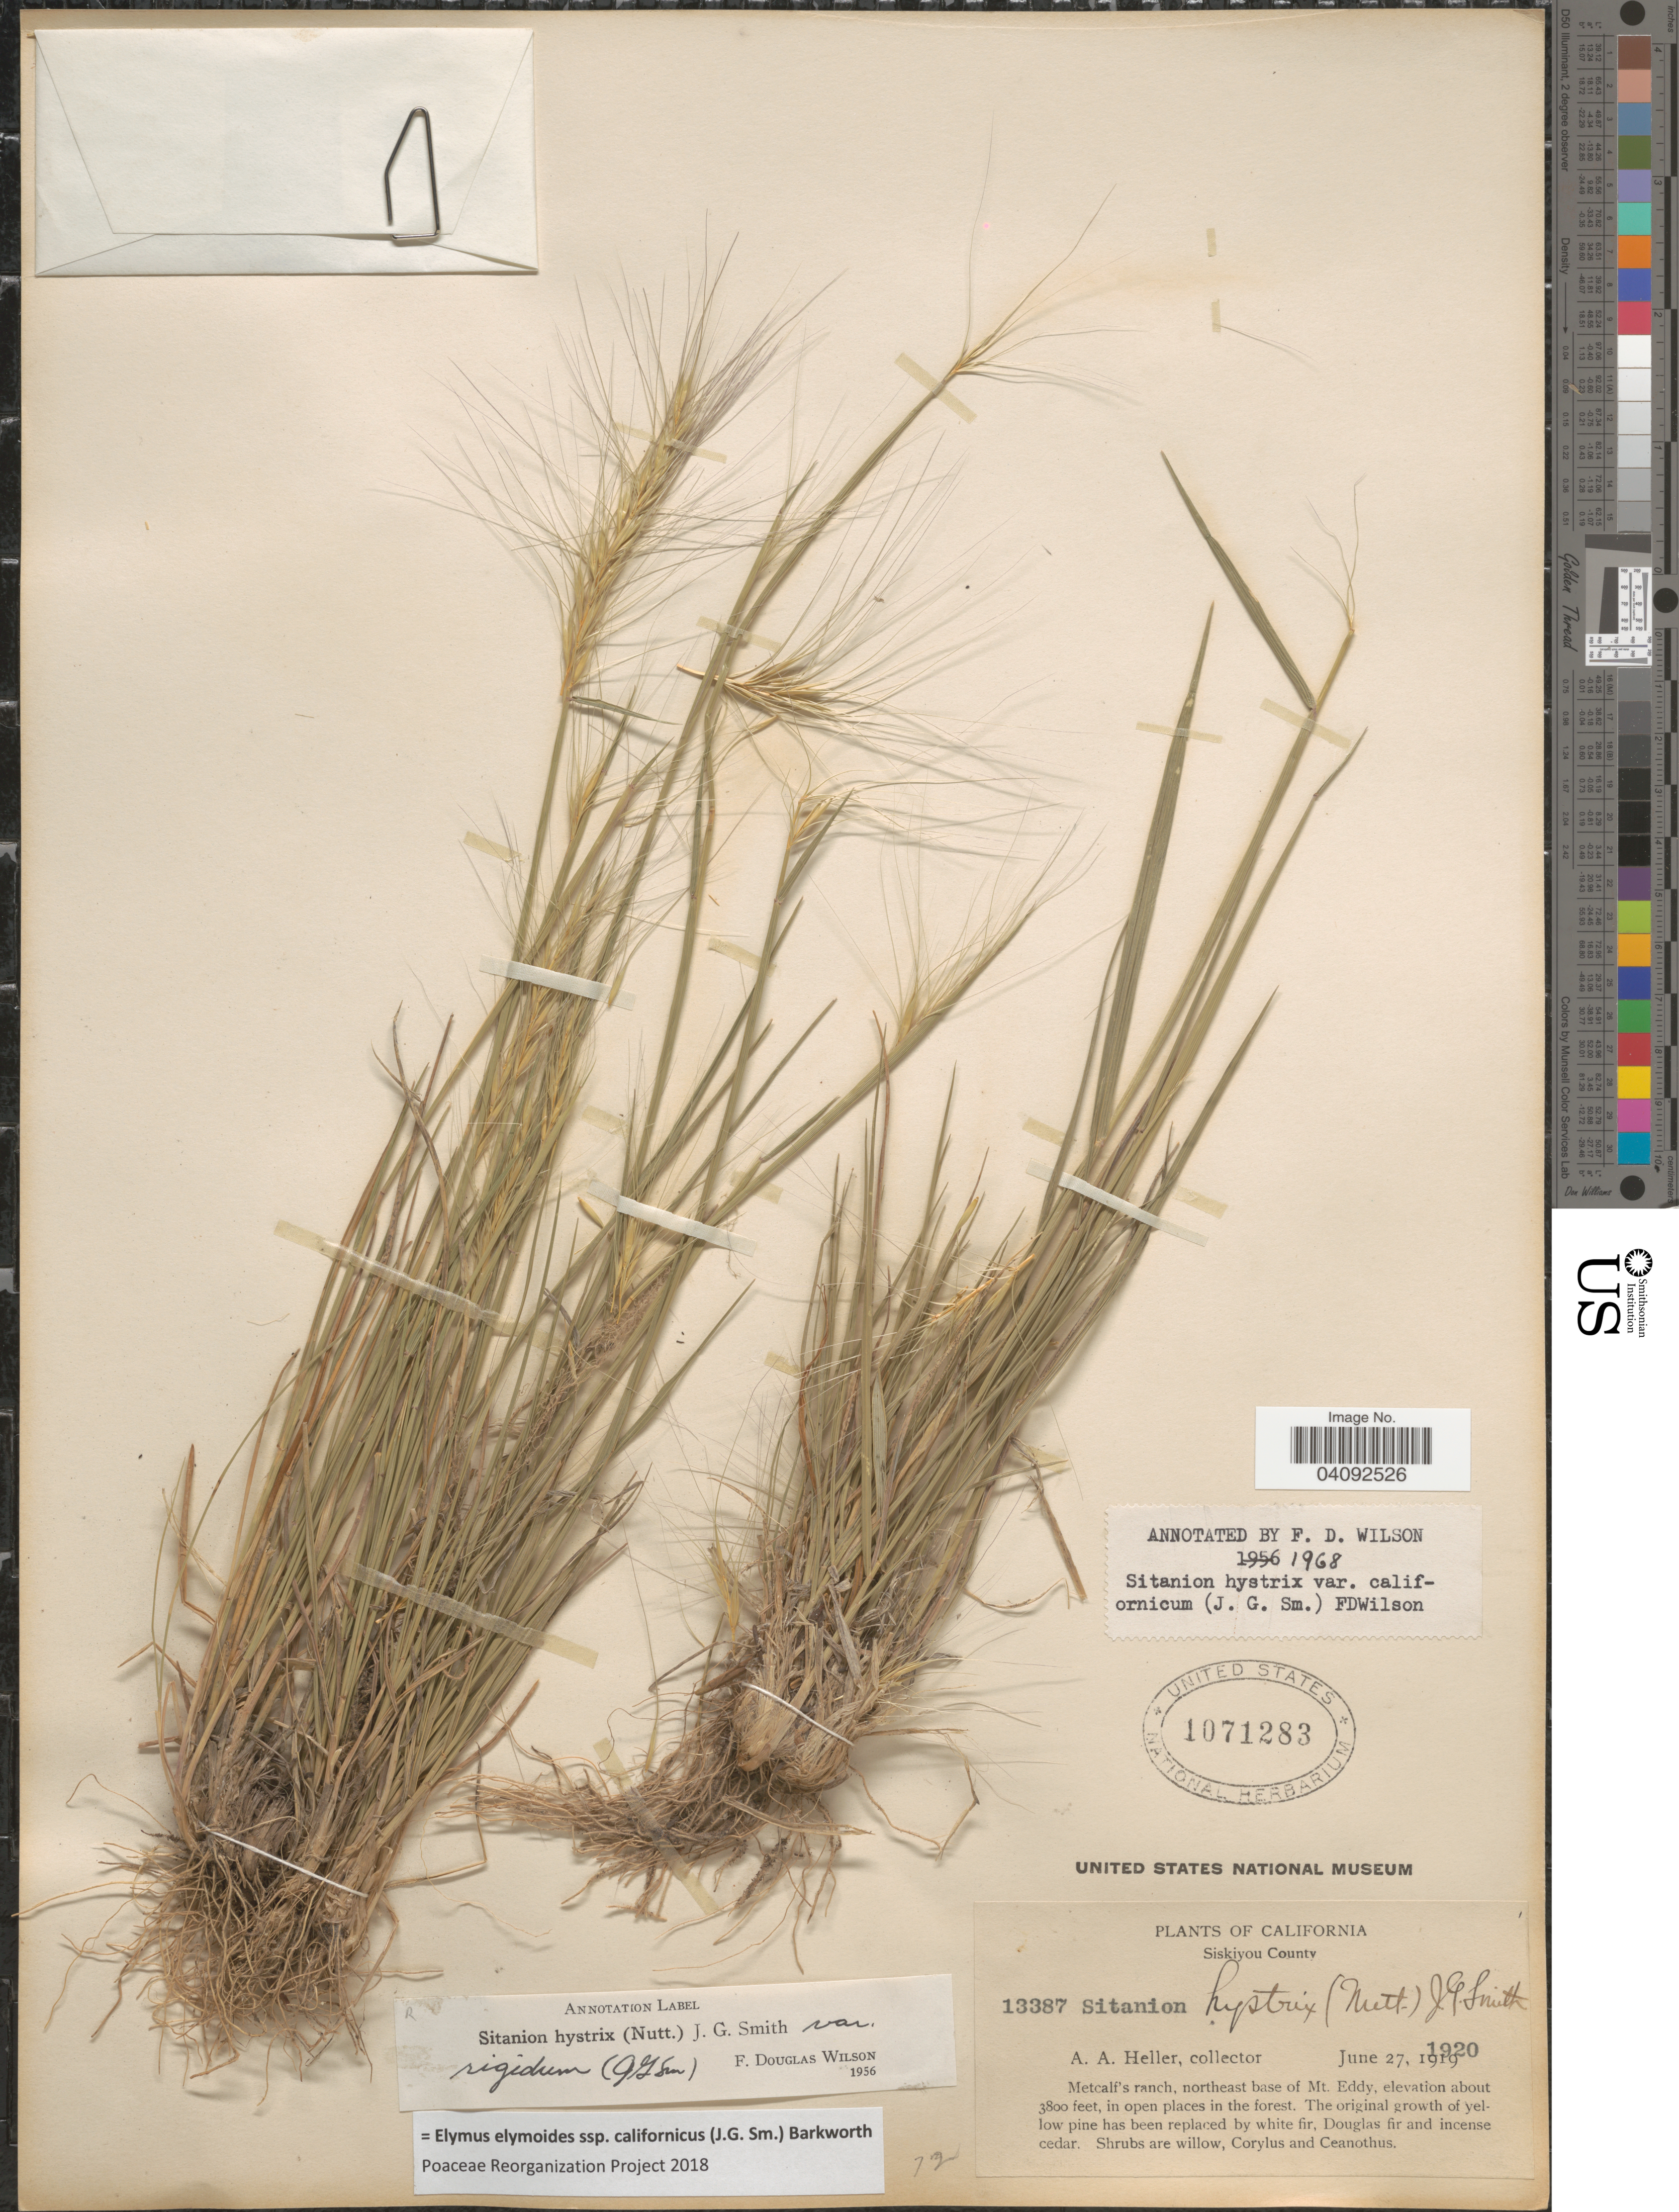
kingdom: Plantae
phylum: Tracheophyta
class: Liliopsida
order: Poales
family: Poaceae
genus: Elymus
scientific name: Elymus elymoides subsp. hordeoides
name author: (Suksd.) Barkworth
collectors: A. A. Heller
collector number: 13387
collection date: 1920-06-27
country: United States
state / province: California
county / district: Siskiyou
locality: Siskiyou County. Metcalf's ranch, northeast base of Mt. Eddy.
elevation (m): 1158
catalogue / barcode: US 1071283